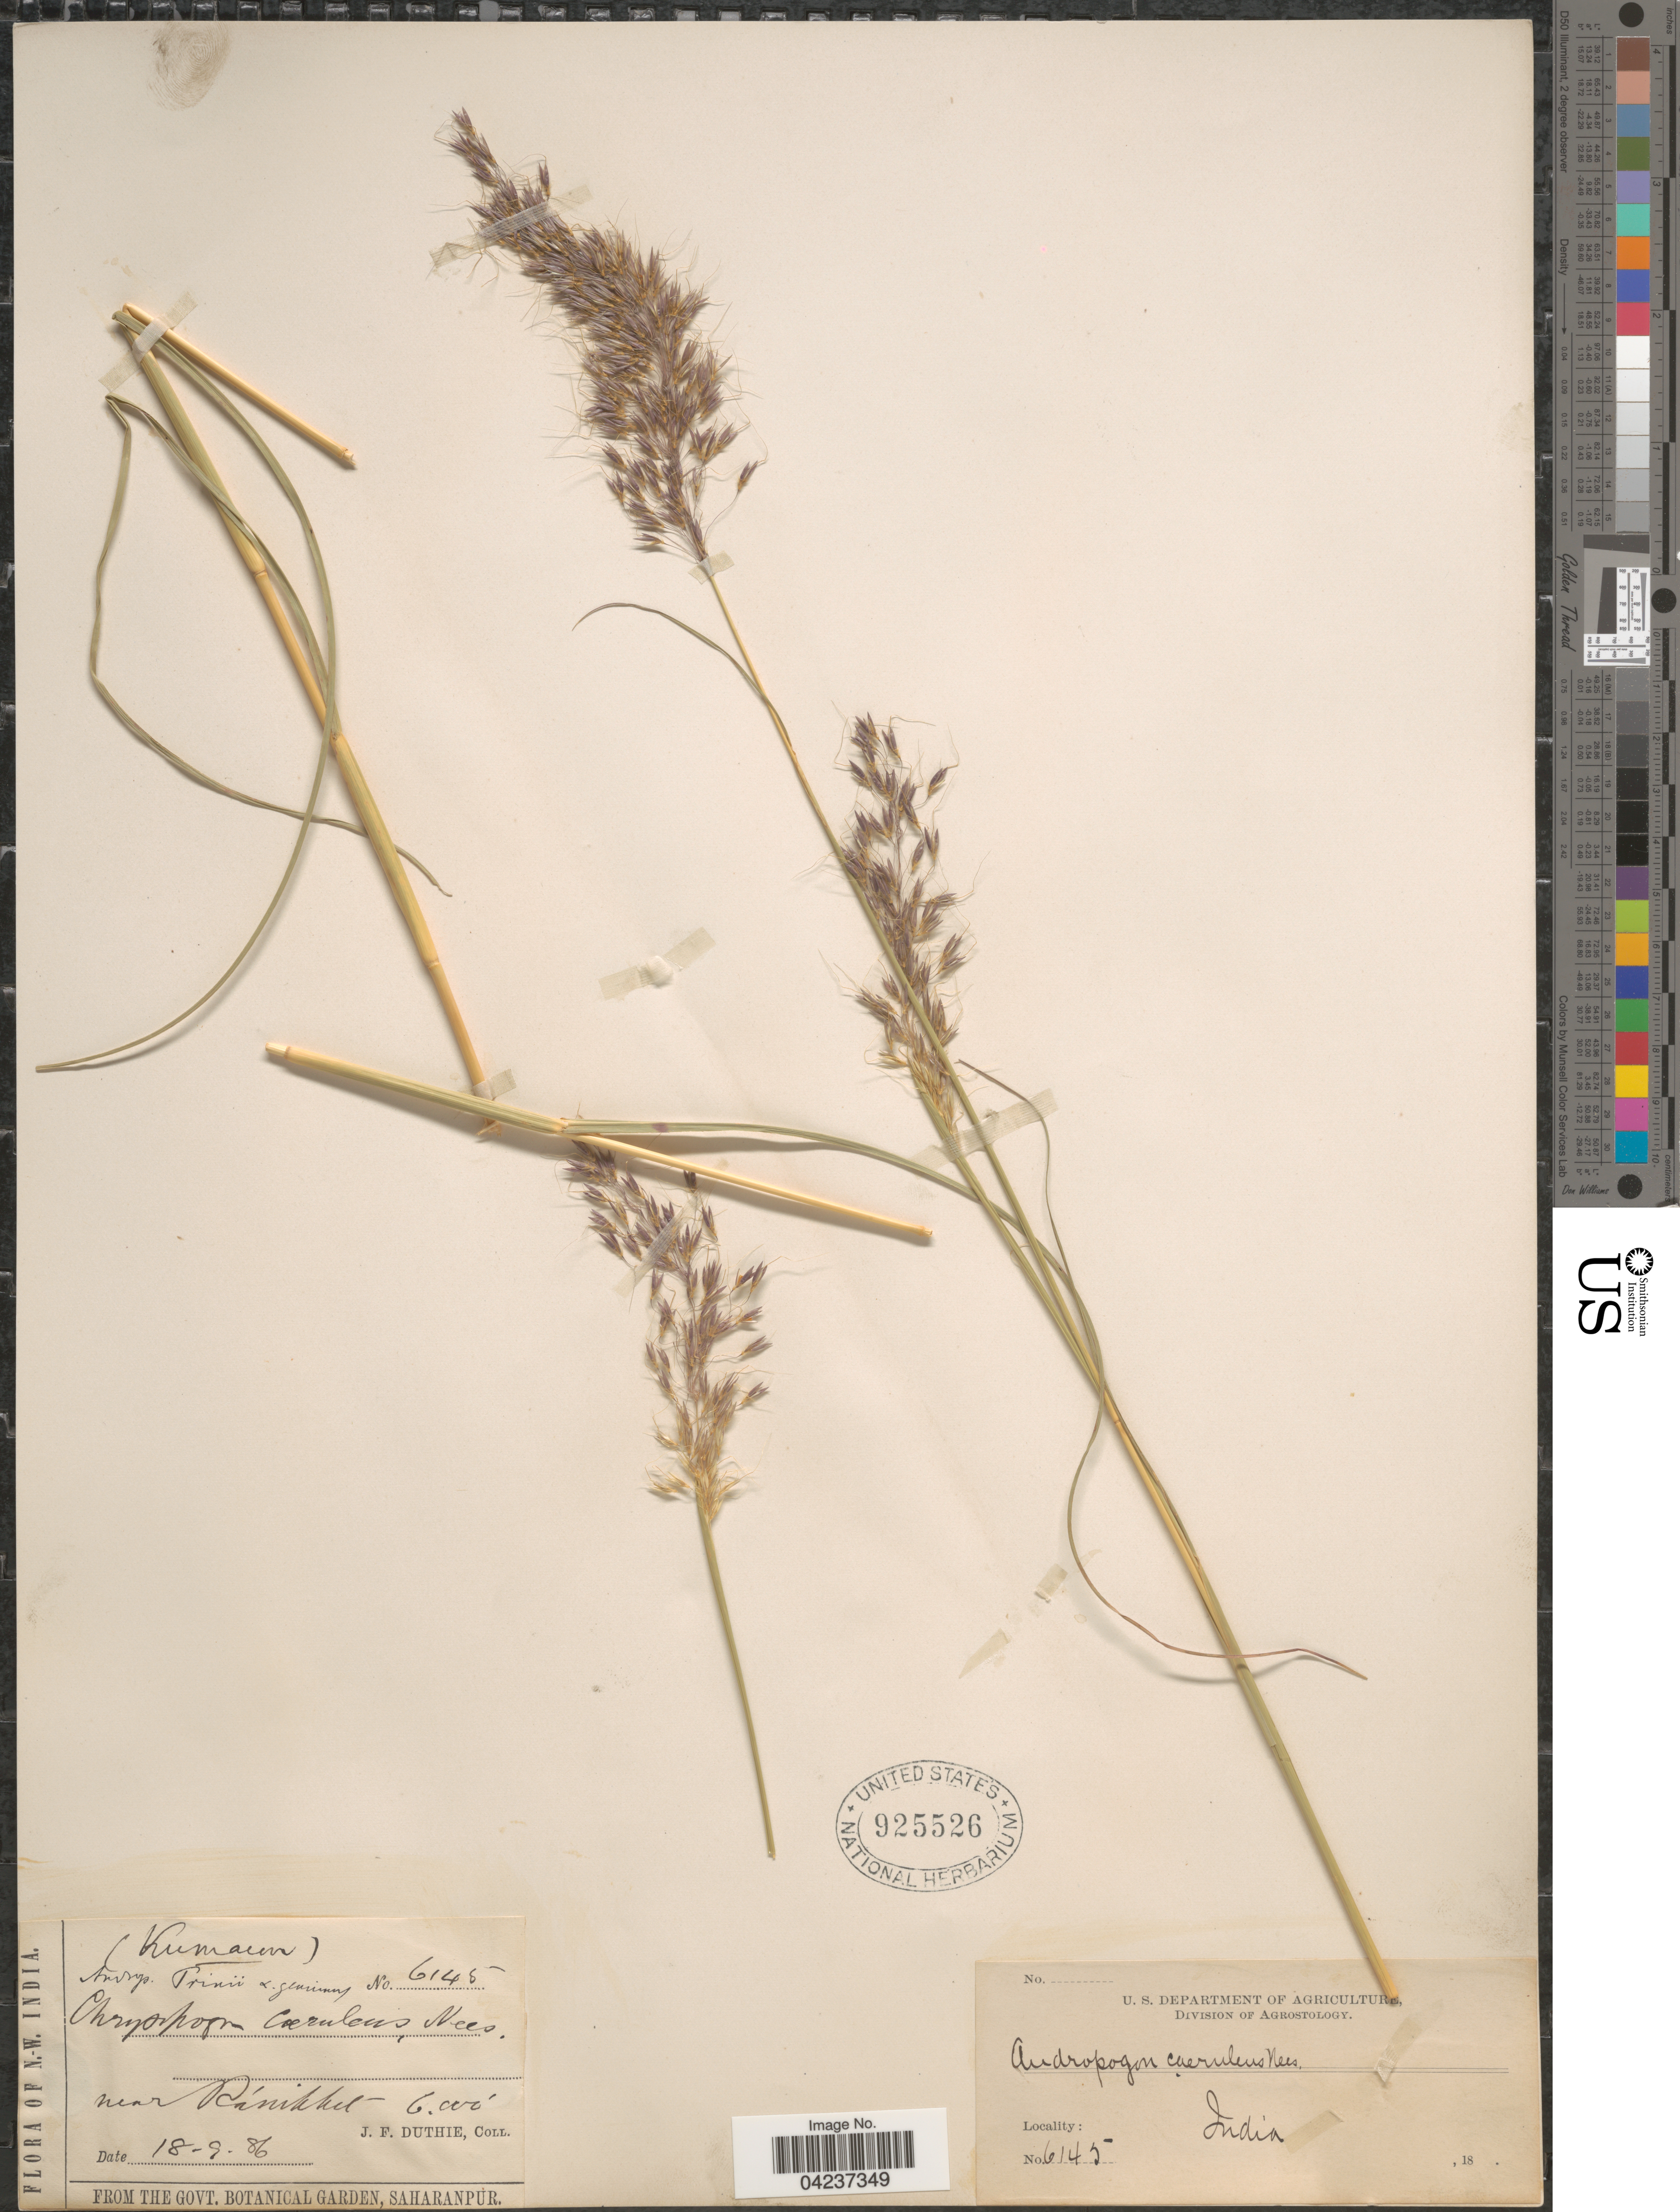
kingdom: Plantae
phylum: Tracheophyta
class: Liliopsida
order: Poales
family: Poaceae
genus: Chrysopogon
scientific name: Chrysopogon nodulibarbis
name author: (Hochst. ex Steud.) Henr.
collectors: J. F. Duthie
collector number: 6145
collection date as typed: Transcribed d/m/y: 18/9/86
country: India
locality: N.W. India. (Kumaun). Near Ránikket.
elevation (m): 1829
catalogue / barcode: US 925526